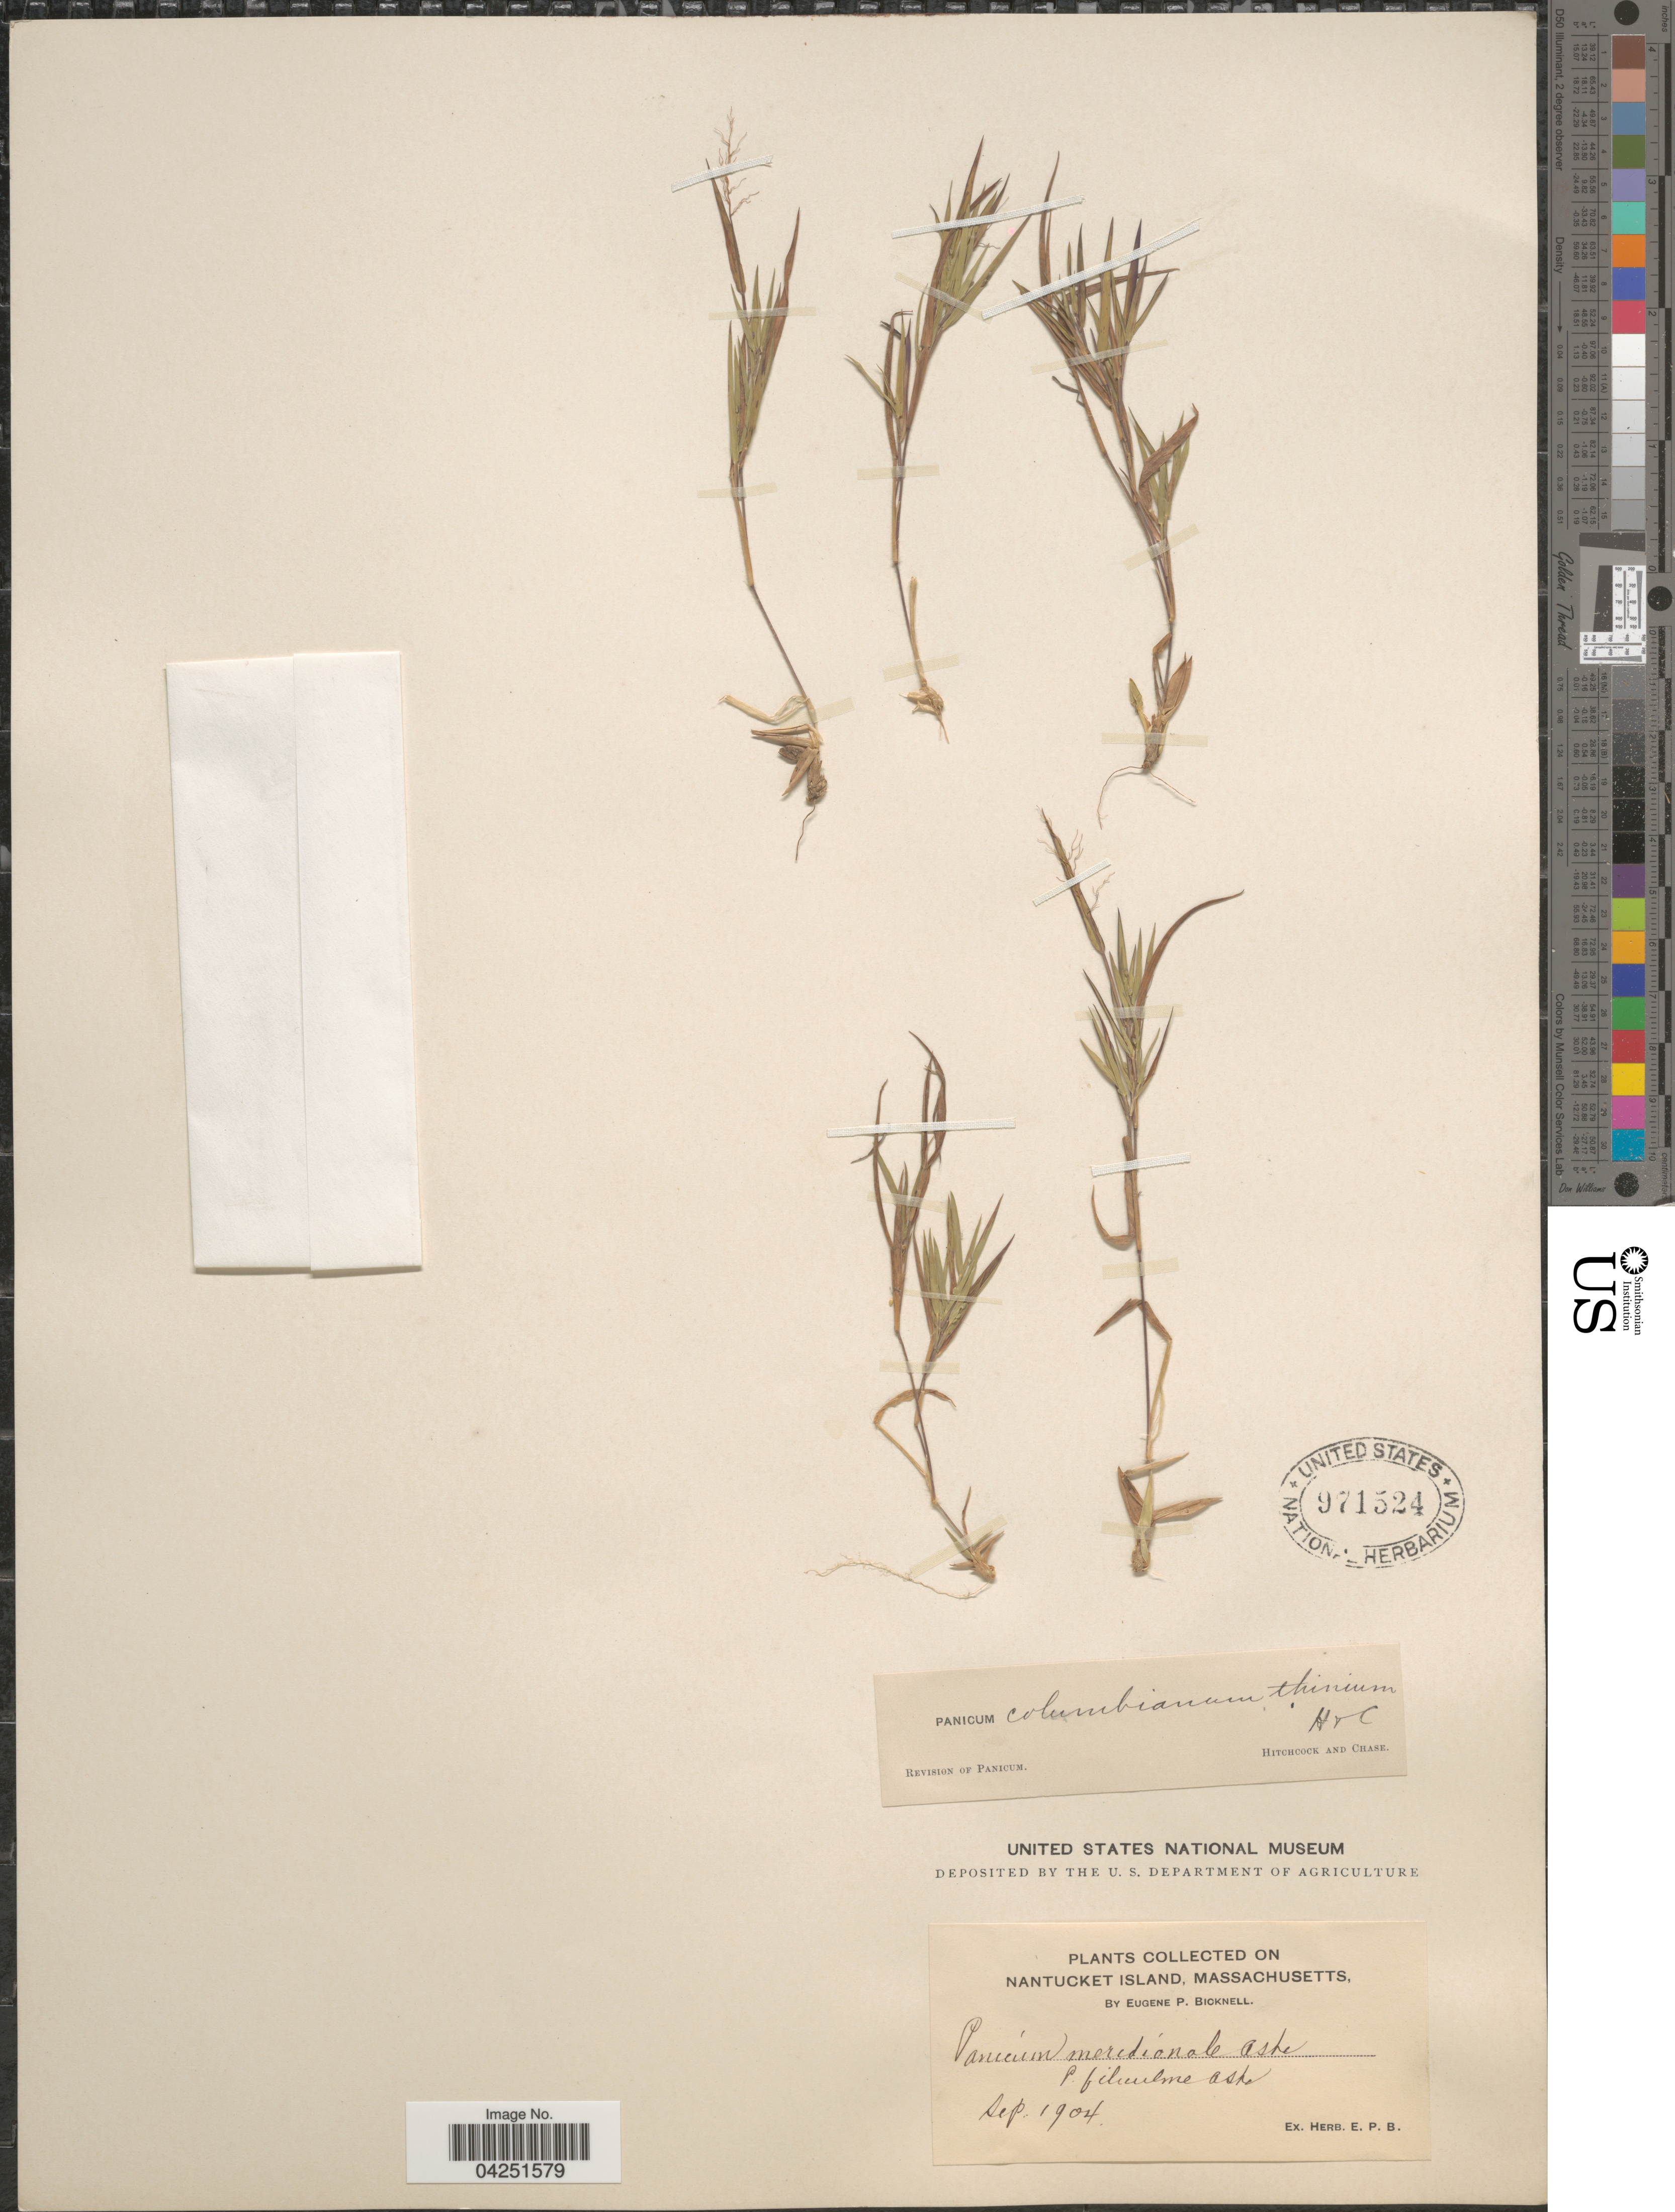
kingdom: Plantae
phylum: Tracheophyta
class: Liliopsida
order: Poales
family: Poaceae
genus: Dichanthelium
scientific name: Dichanthelium acuminatum var. acuminatum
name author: (Sw.) Gould & C.A. Clark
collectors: E. P. Bicknell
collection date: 1904-09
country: United States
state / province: Massachusetts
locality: Nantucket Island.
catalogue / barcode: US 971524